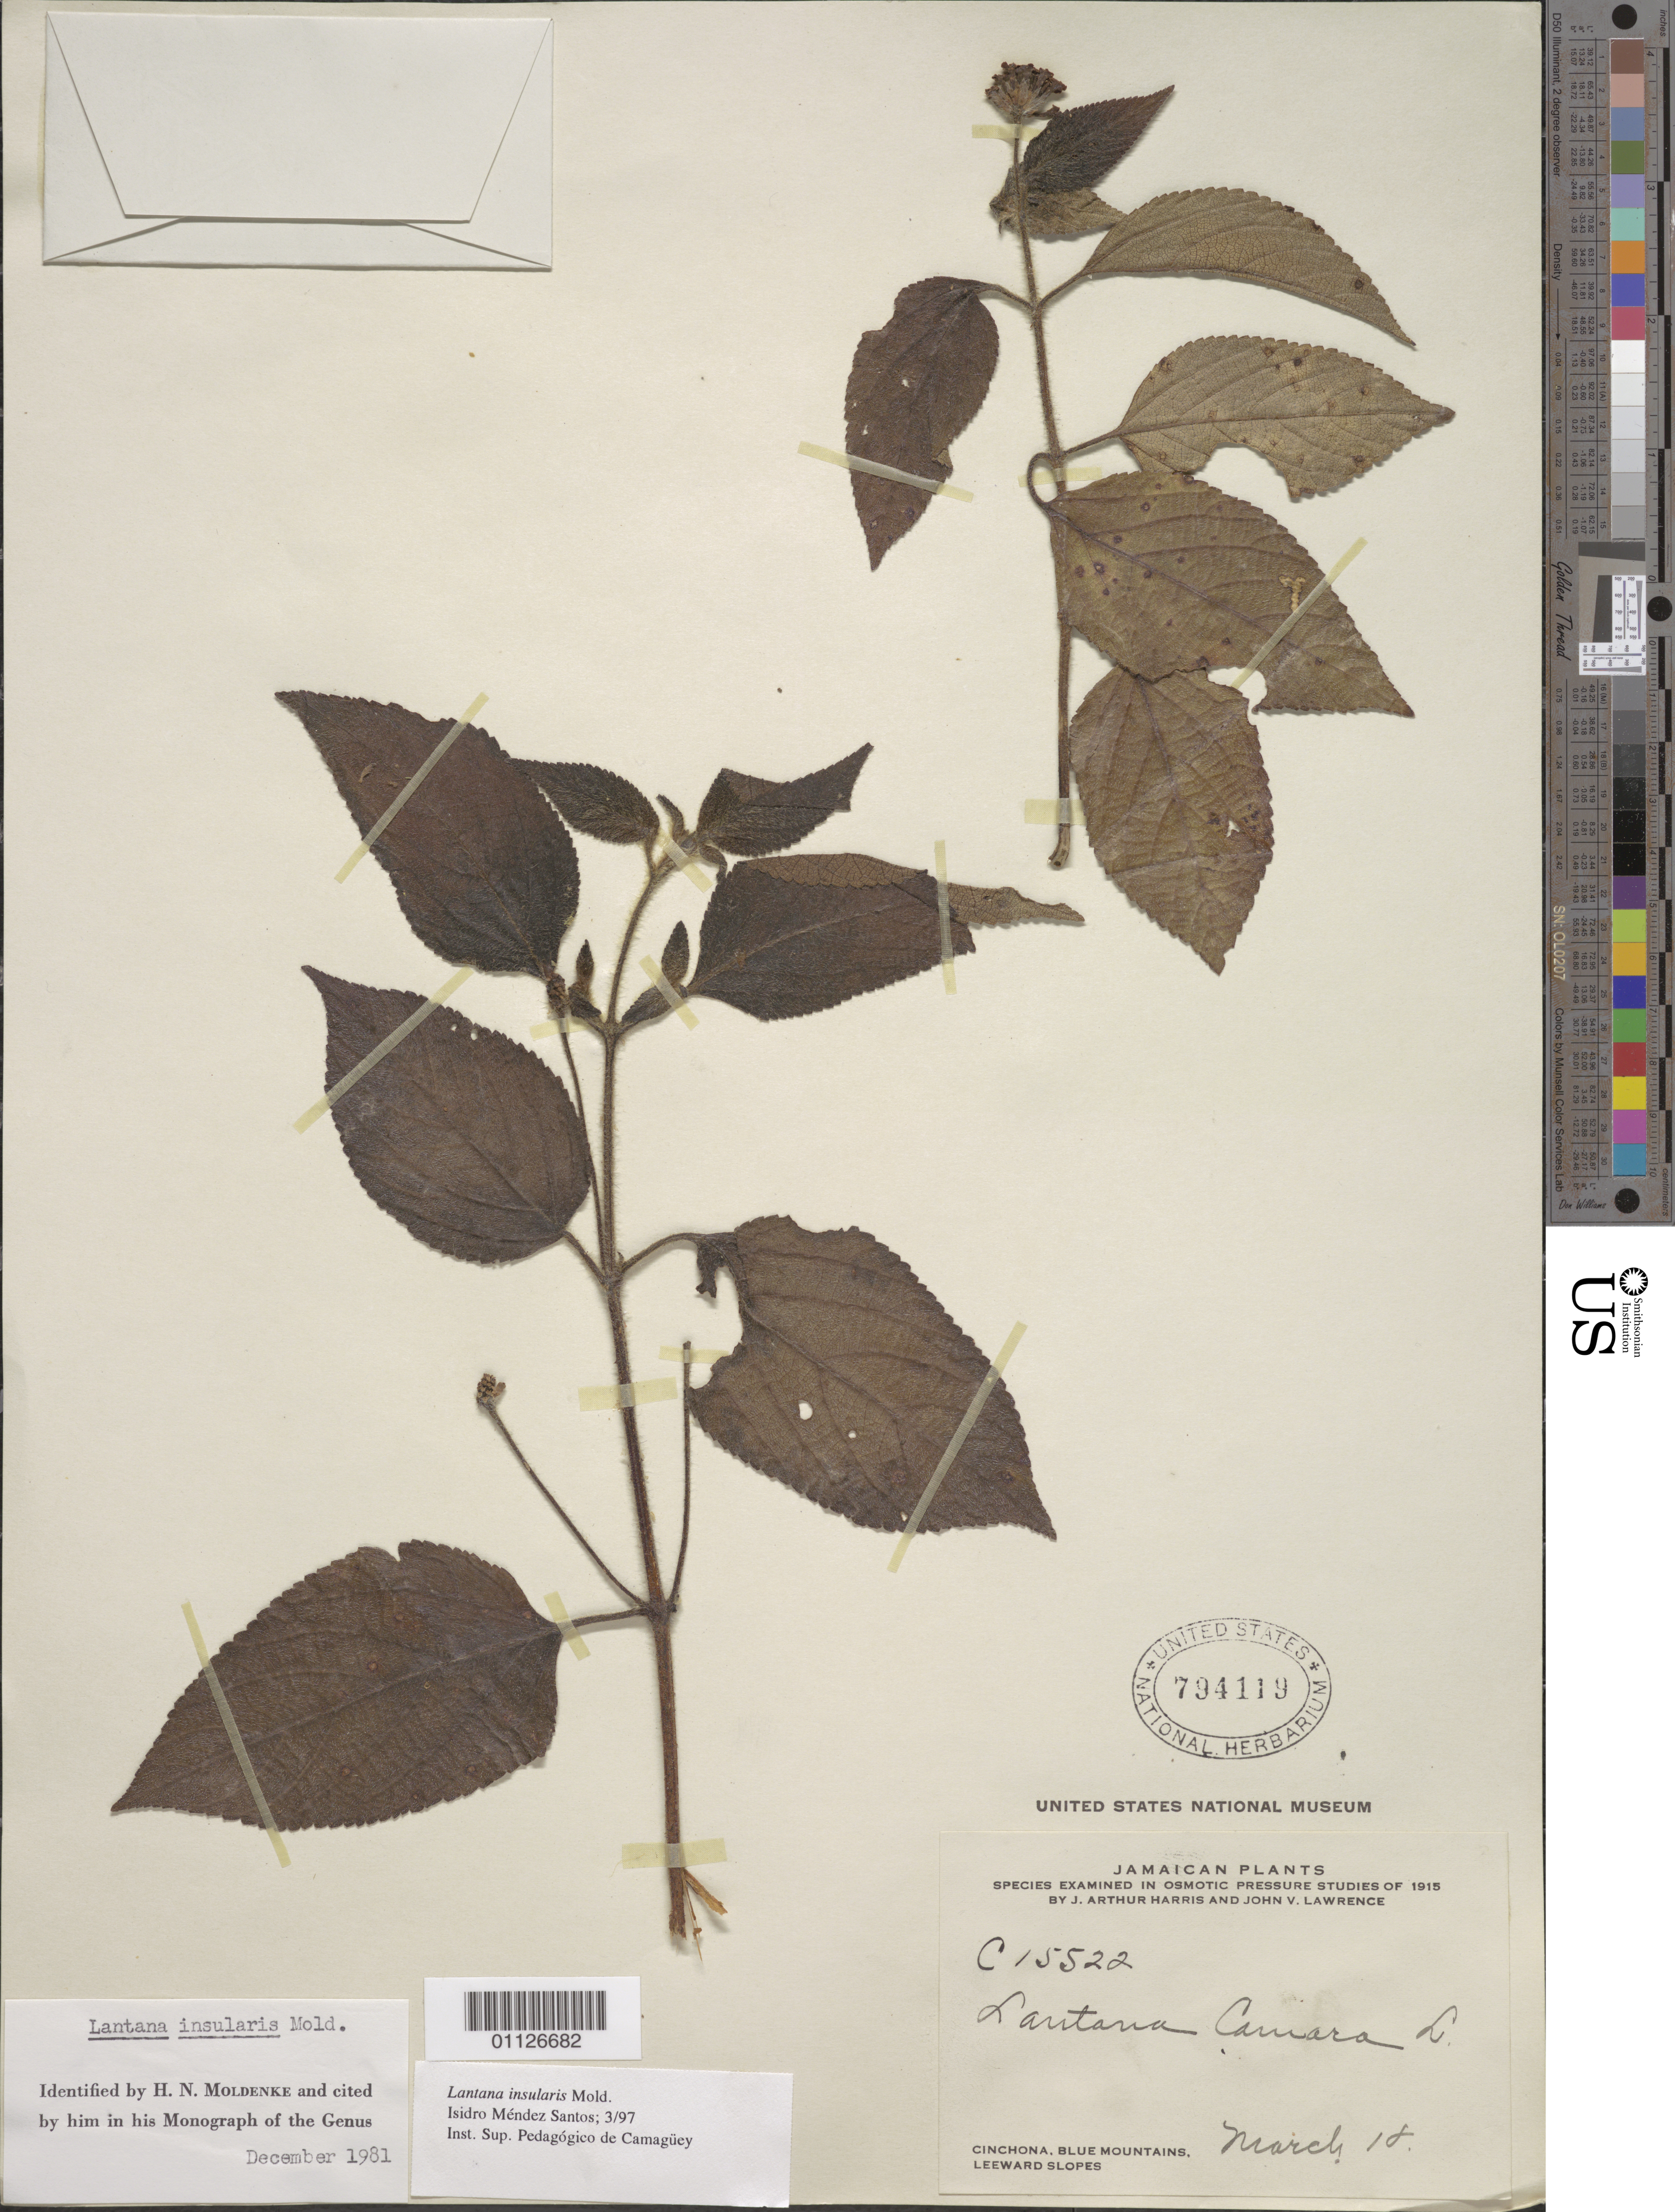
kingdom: Plantae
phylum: Tracheophyta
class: Magnoliopsida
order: Lamiales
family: Verbenaceae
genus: Lantana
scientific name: Lantana insularis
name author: Moldenke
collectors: J. A. Harris & J. Lawrence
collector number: C15522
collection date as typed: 18 Mar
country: Jamaica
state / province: Saint Andrew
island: Jamaica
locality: Cinchona, Blue Mountains, leeward slopes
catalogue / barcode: US 794119